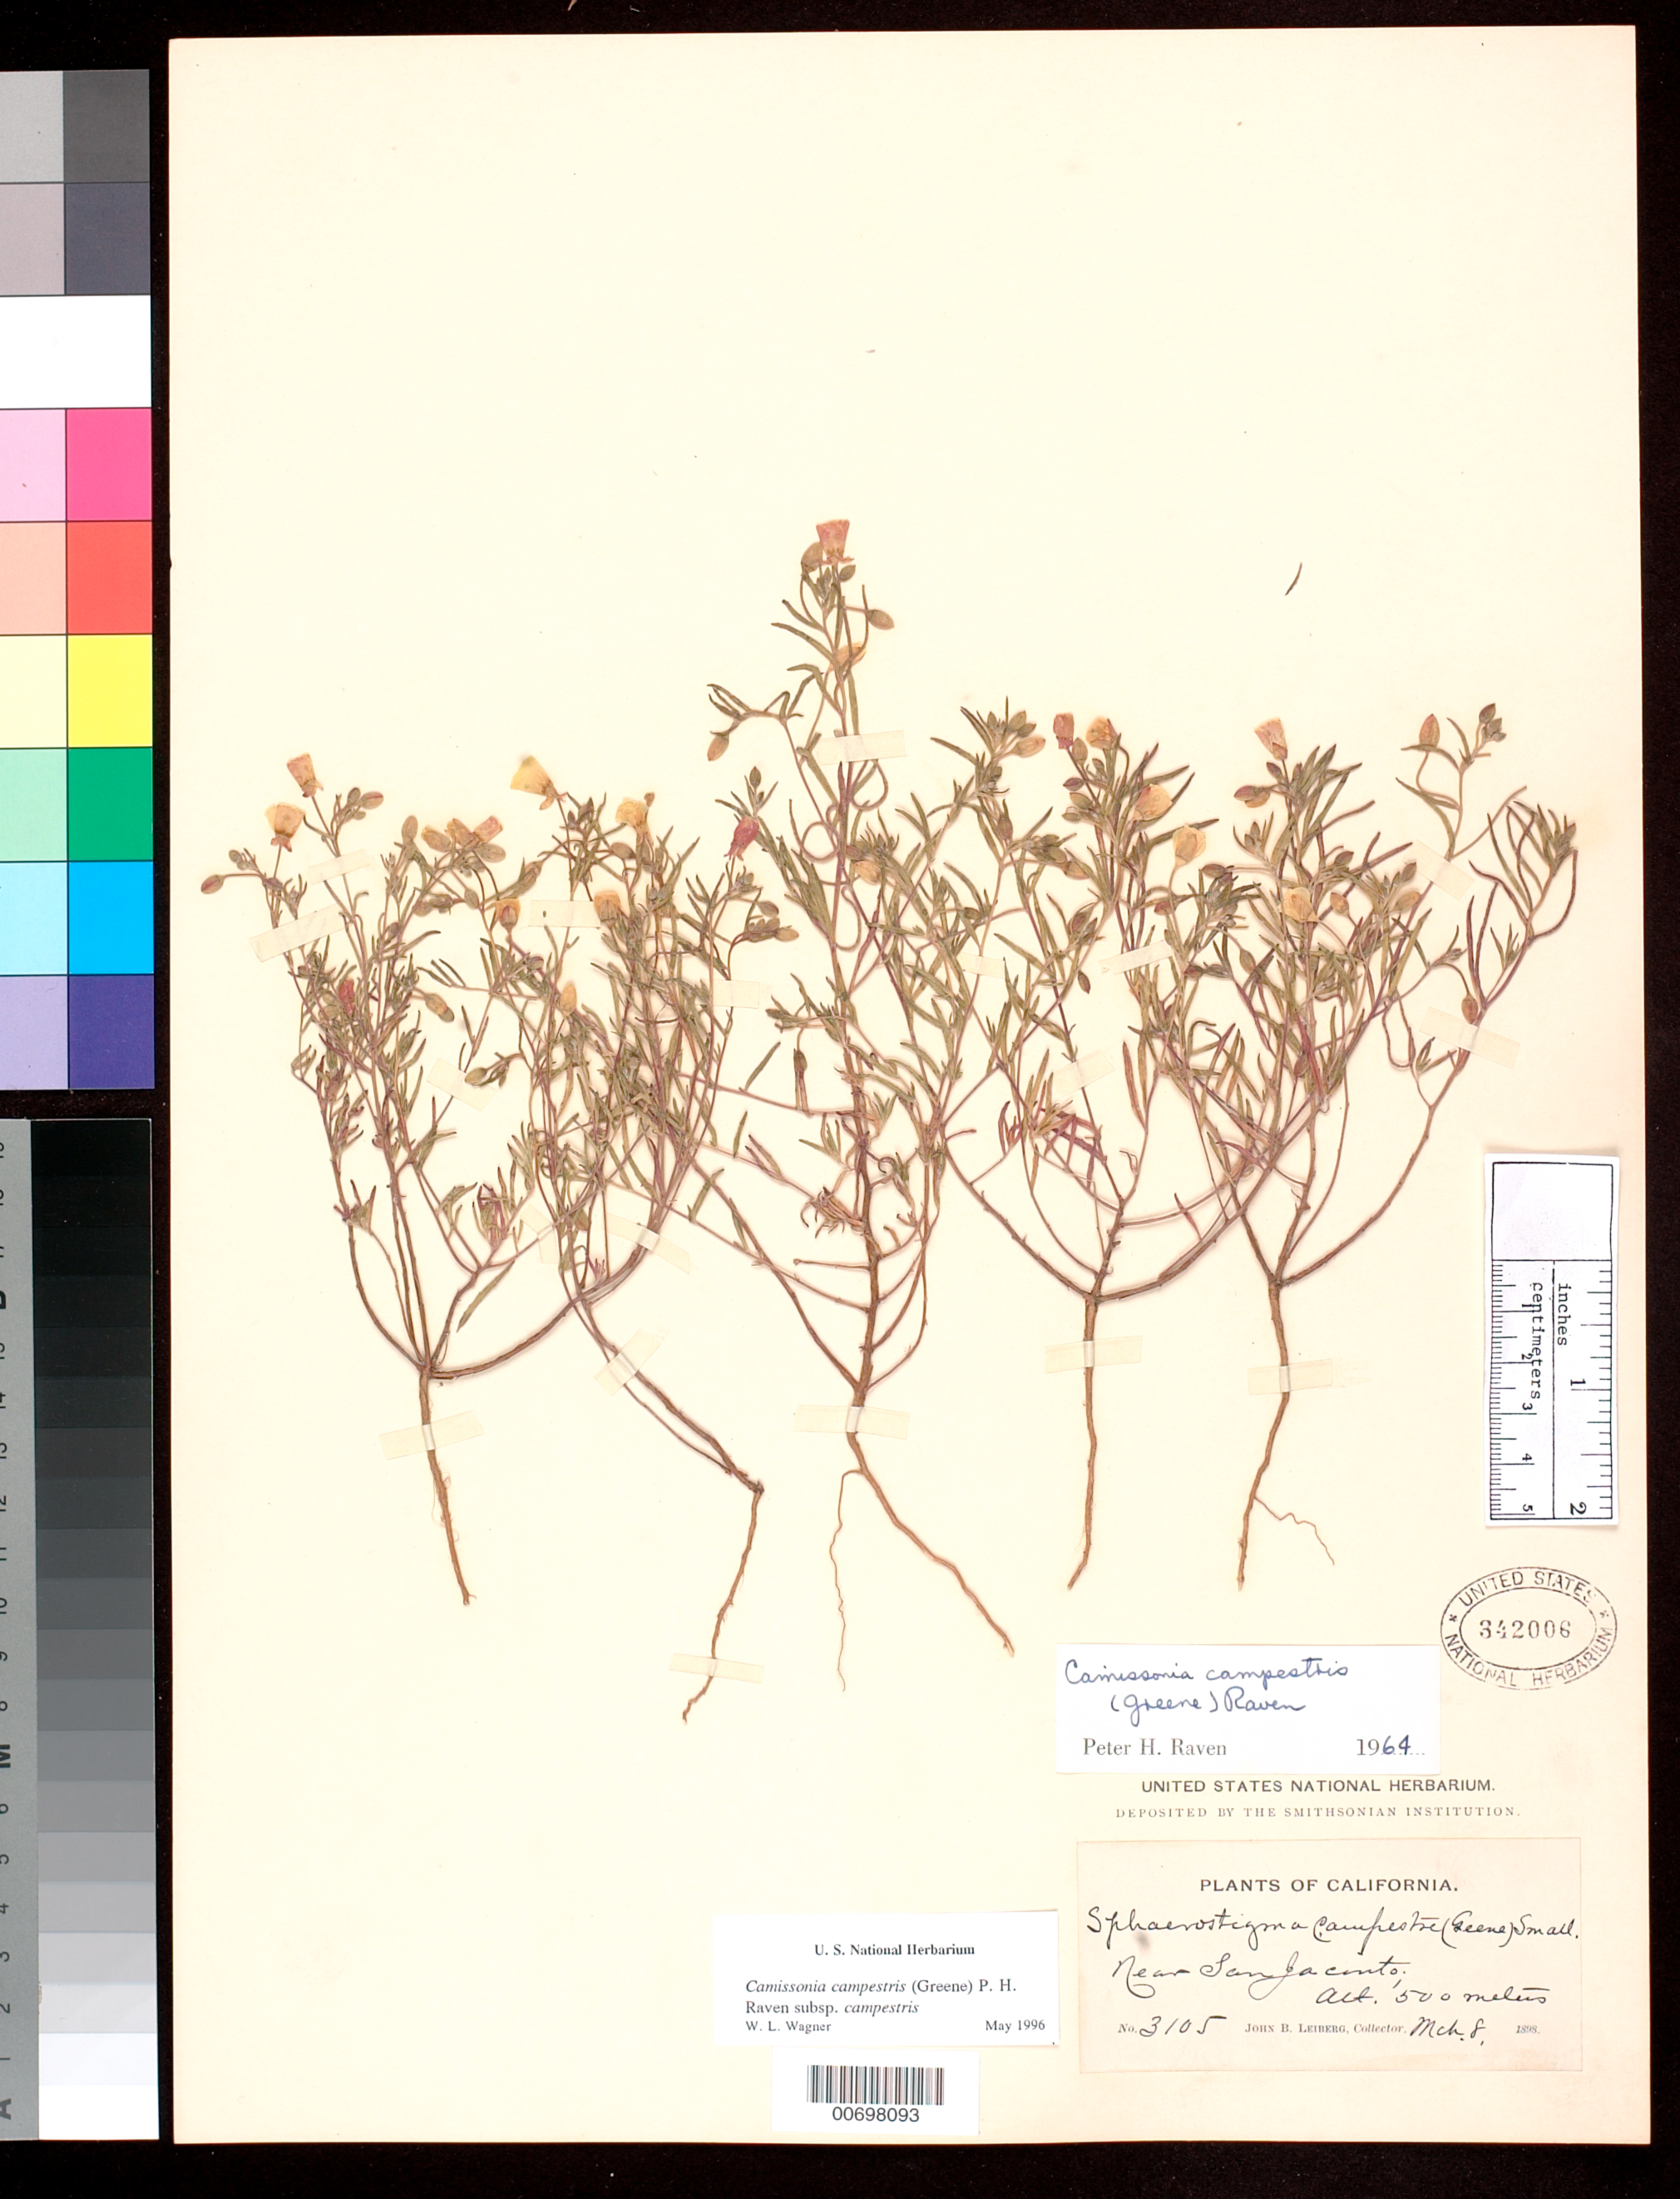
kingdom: Plantae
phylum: Tracheophyta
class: Magnoliopsida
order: Myrtales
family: Onagraceae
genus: Camissonia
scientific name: Camissonia campestris subsp. campestris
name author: (Greene) P.H. Raven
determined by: Wagner, W. L., (BOT), Smithsonian Institution - National Museum of Natural History (UNITED STATES)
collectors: J. Leiberg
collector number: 3105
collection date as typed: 08 Mar 1898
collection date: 1898-03-08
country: United States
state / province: California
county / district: Riverside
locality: Near San Jacinto.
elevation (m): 500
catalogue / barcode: US 342006